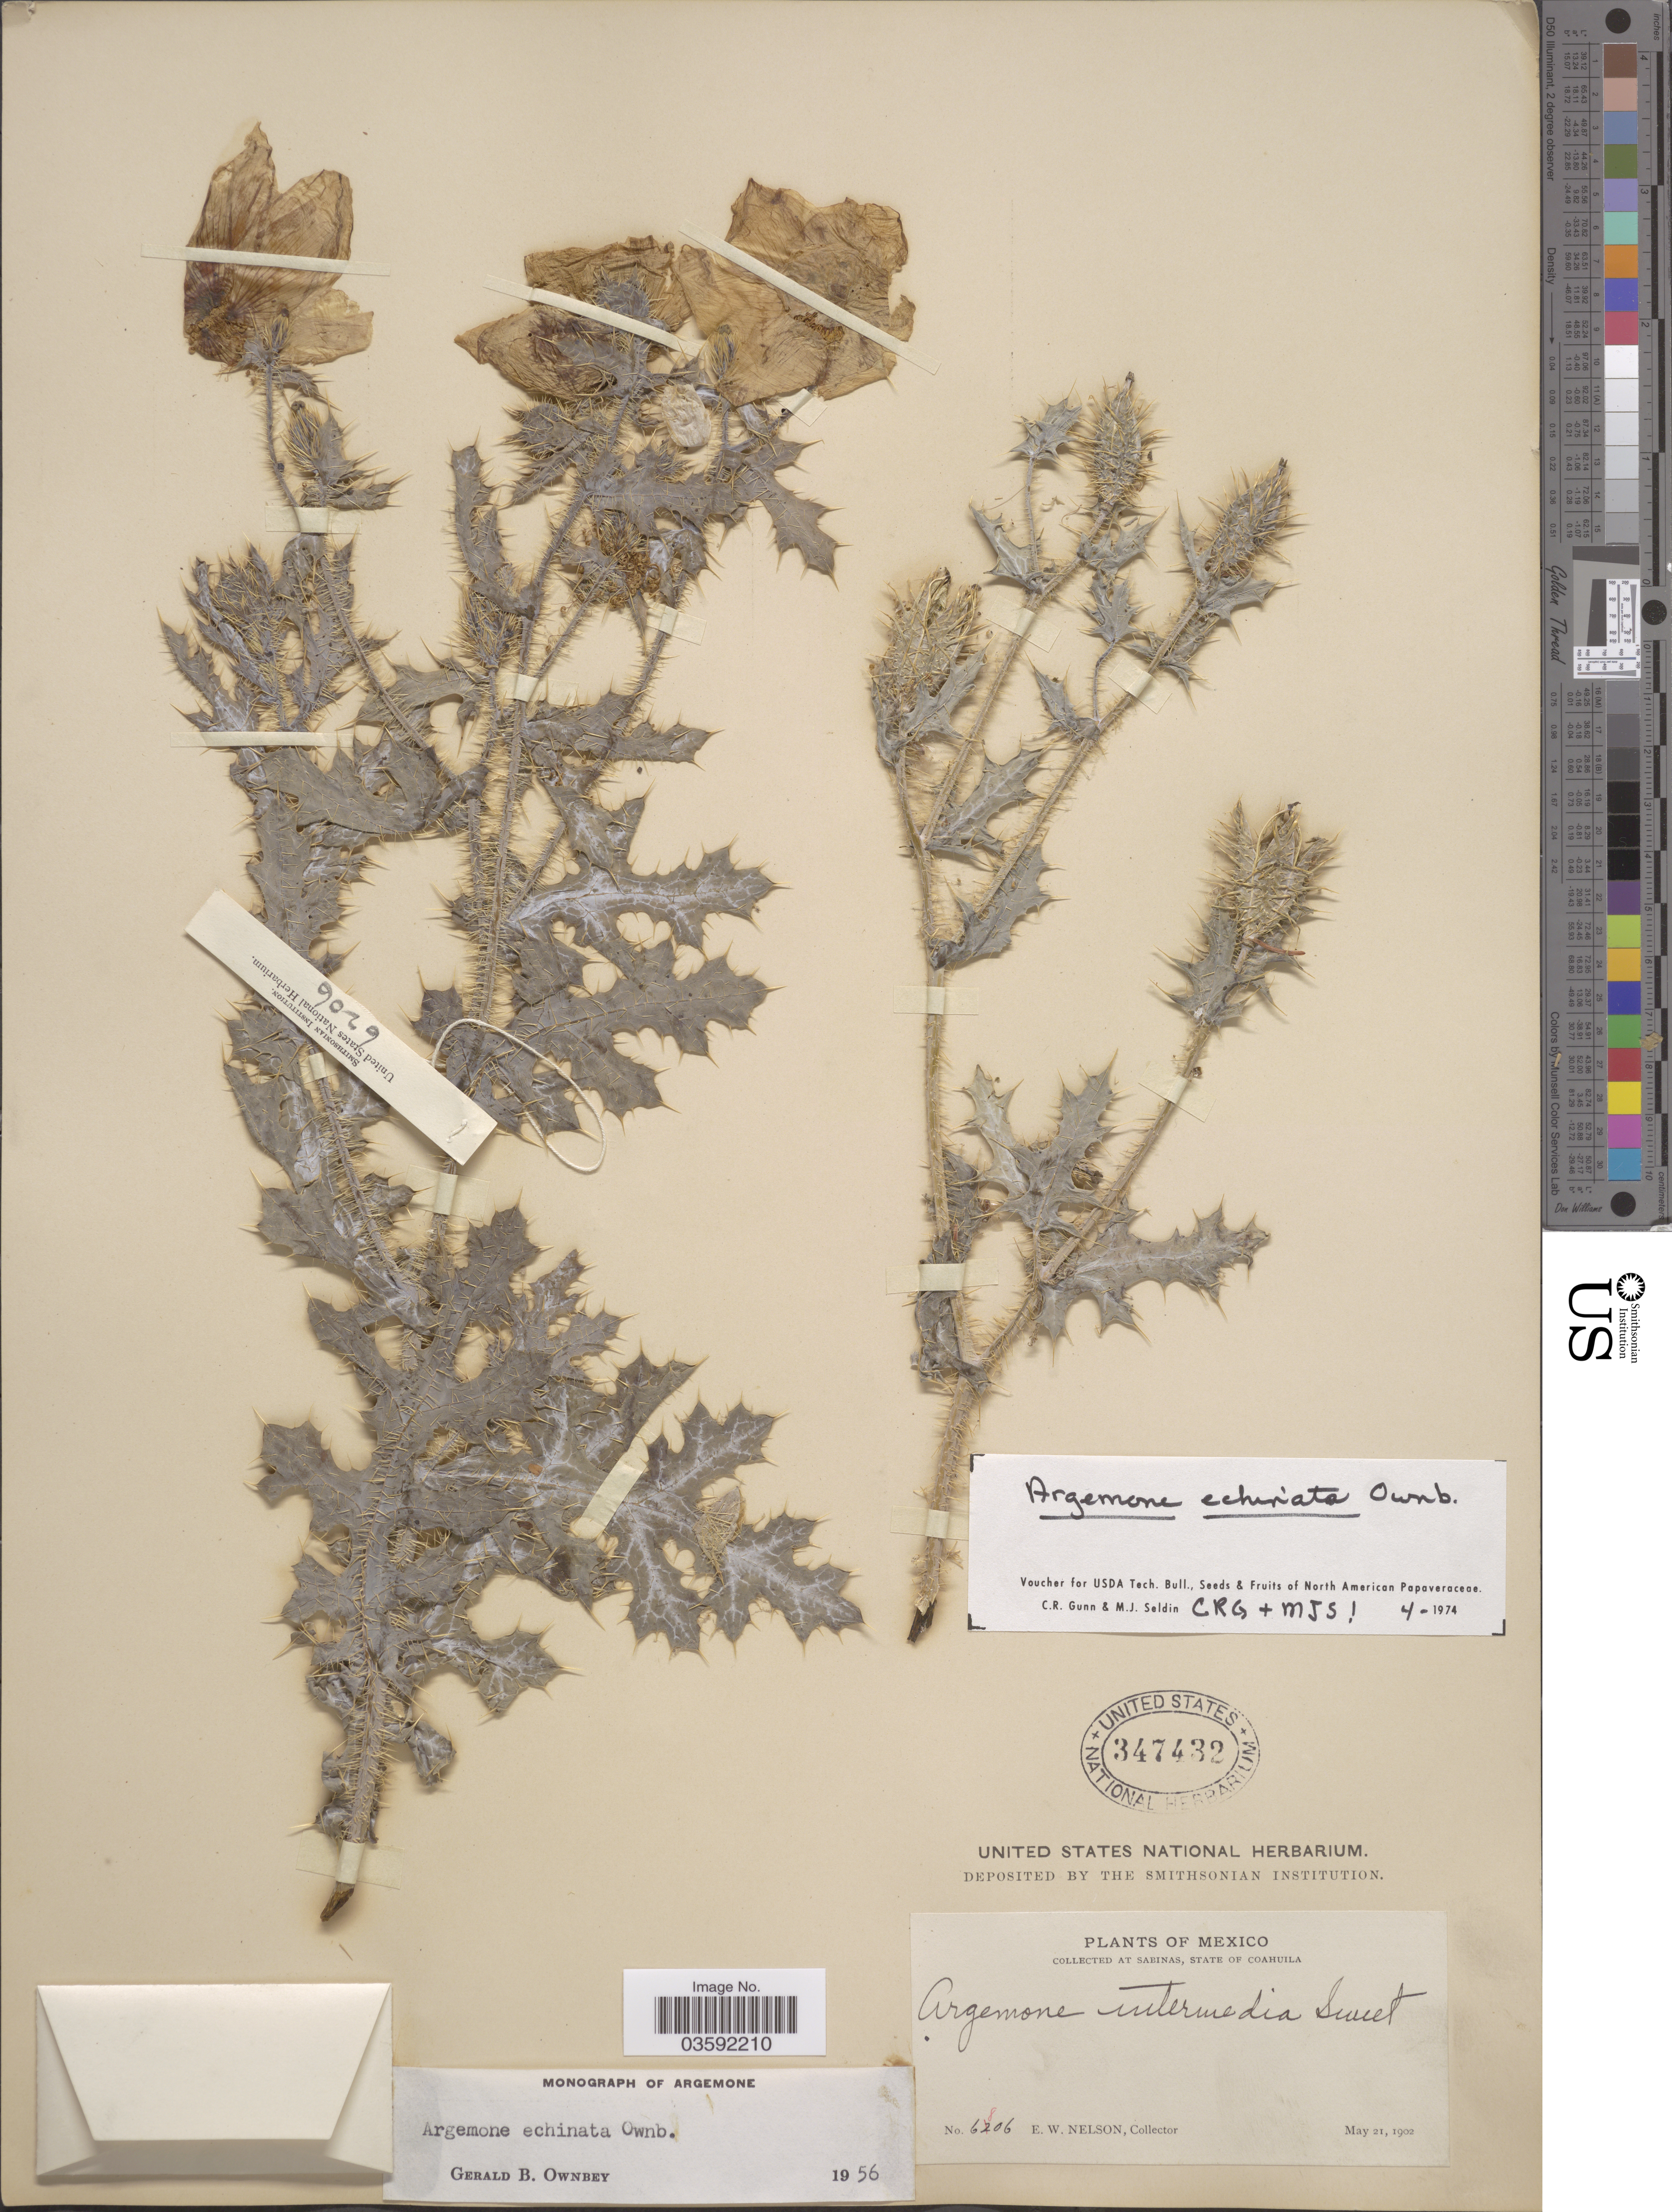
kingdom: Plantae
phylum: Tracheophyta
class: Magnoliopsida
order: Ranunculales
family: Papaveraceae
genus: Argemone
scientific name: Argemone echinata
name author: G.B. Ownbey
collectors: E. W. Nelson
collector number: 6806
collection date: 1902-05-21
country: Mexico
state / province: Coahuila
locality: At Sabinas.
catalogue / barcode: US 347432